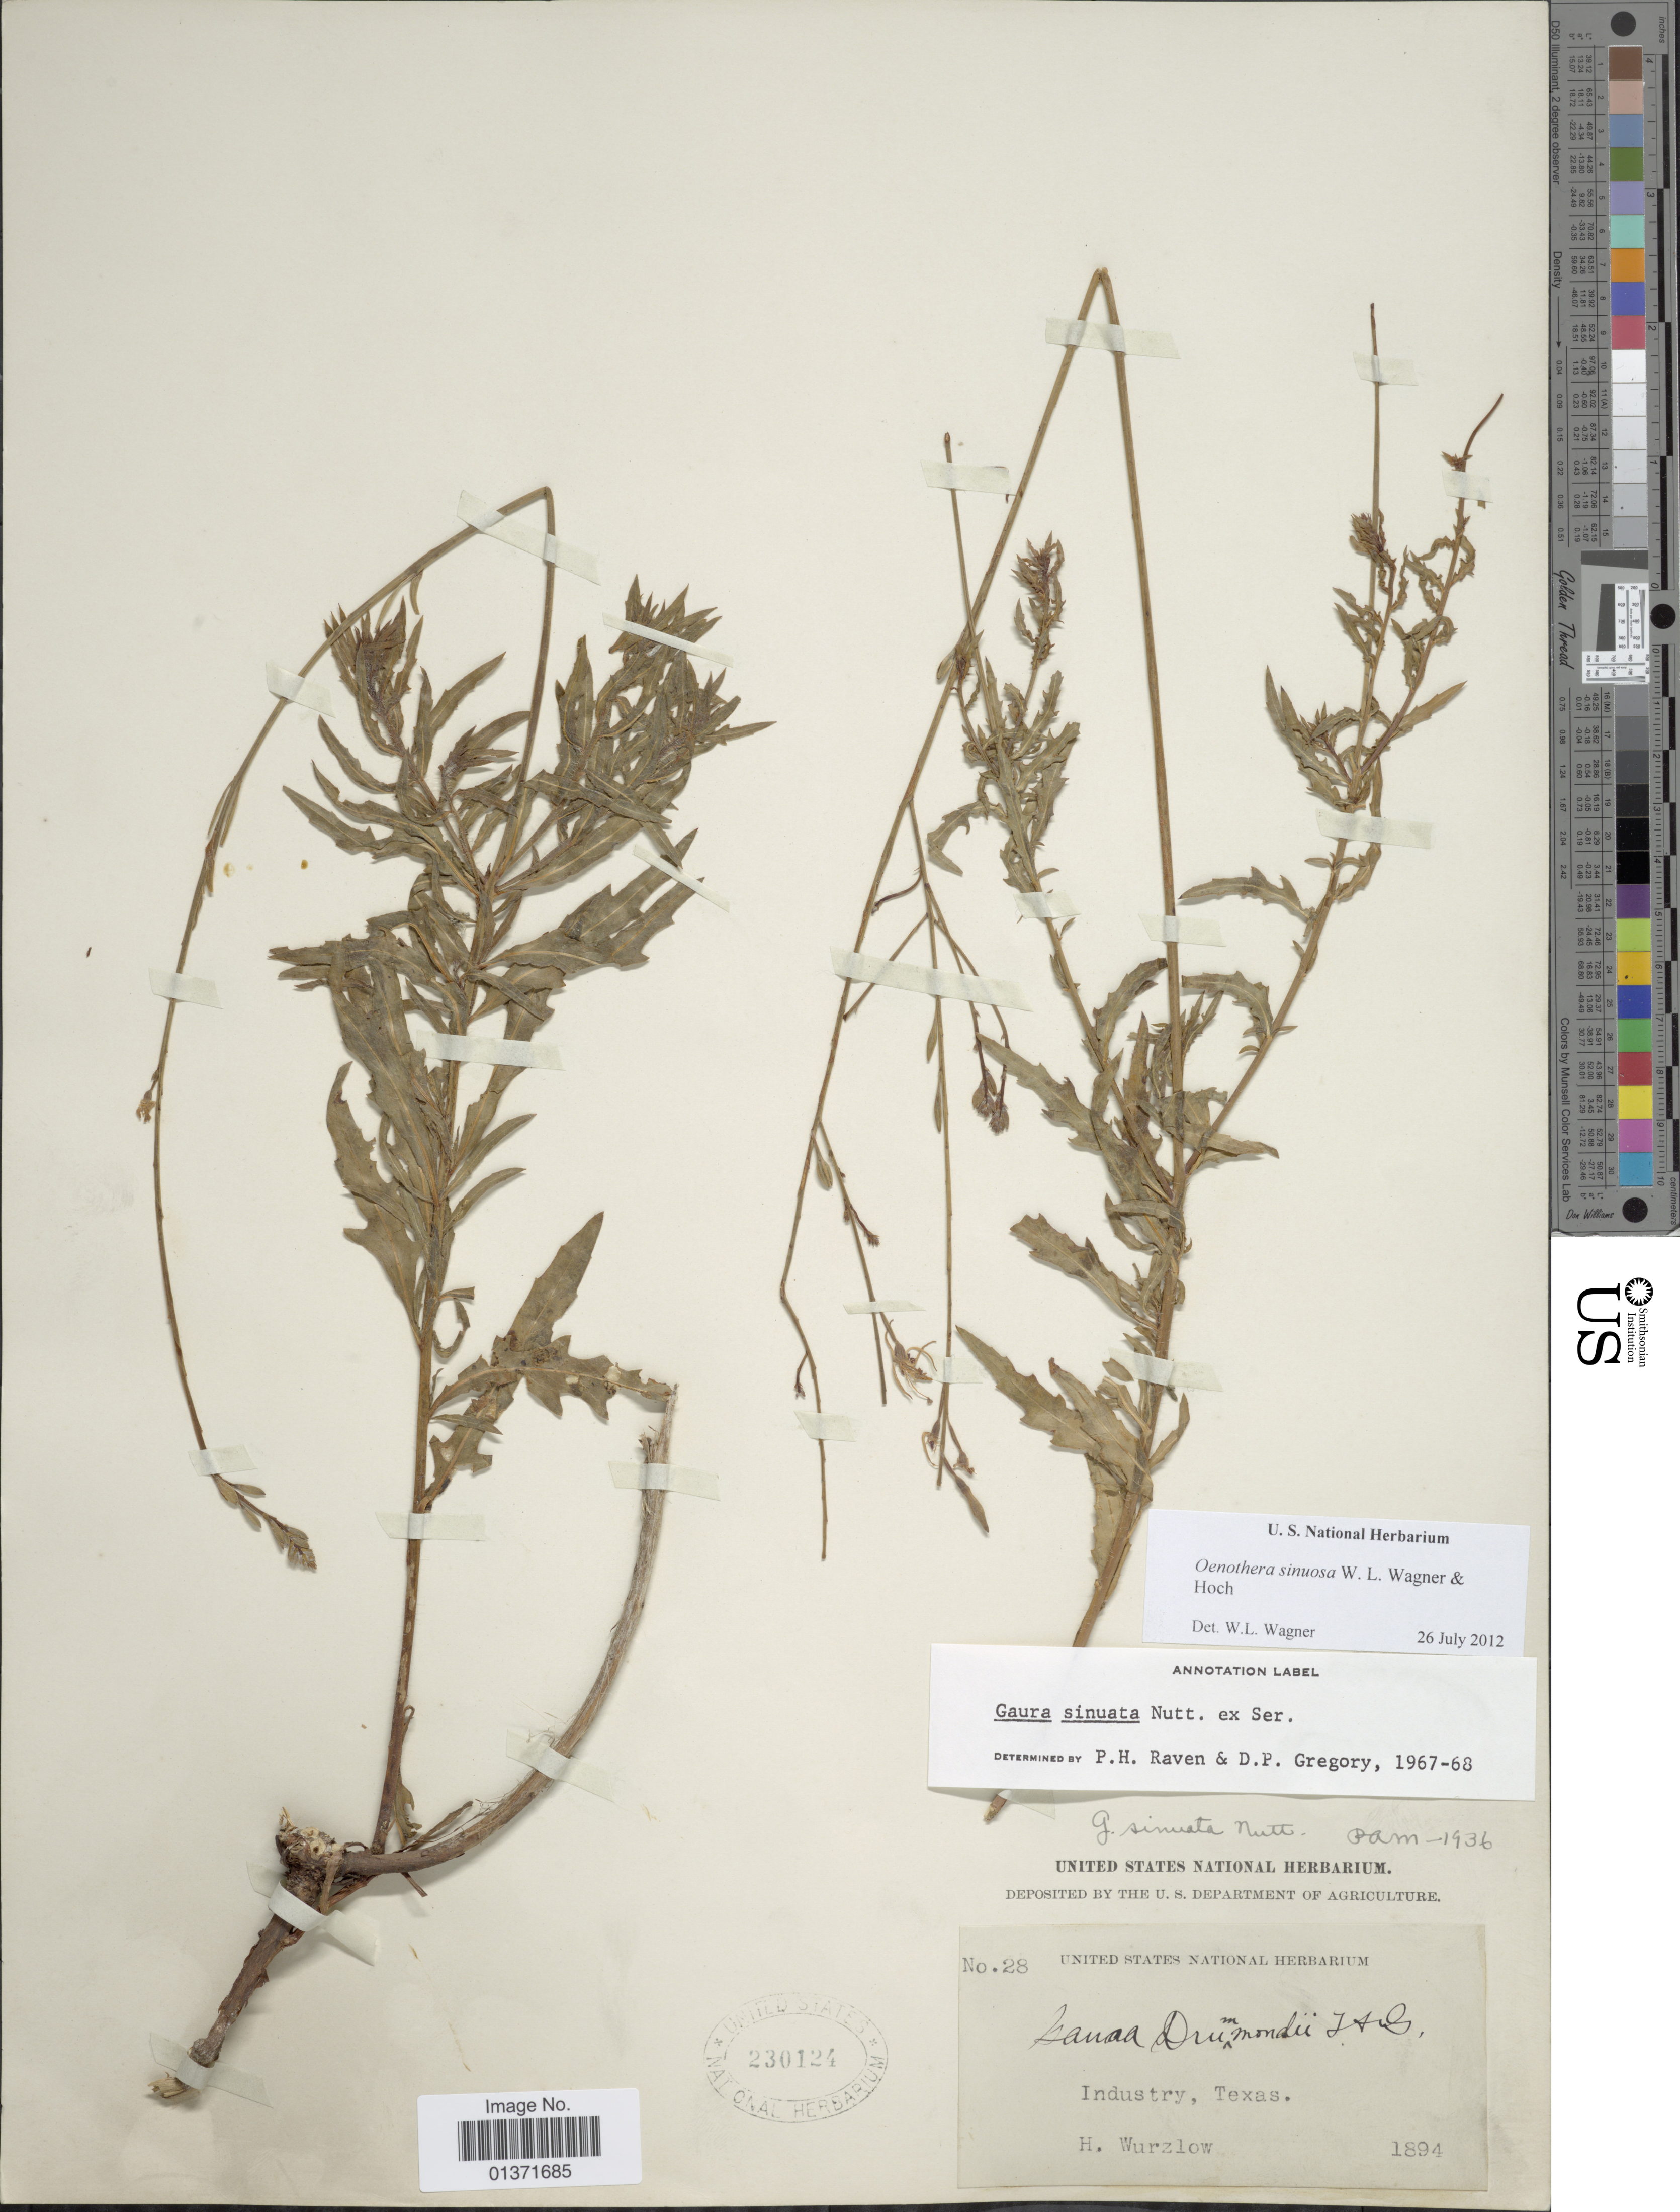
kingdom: Plantae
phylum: Tracheophyta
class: Magnoliopsida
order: Myrtales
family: Onagraceae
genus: Oenothera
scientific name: Oenothera sinuosa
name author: Nutt. ex Ser.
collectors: H. Wurzlow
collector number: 28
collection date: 1894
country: United States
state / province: Texas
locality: Industry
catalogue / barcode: US 230124